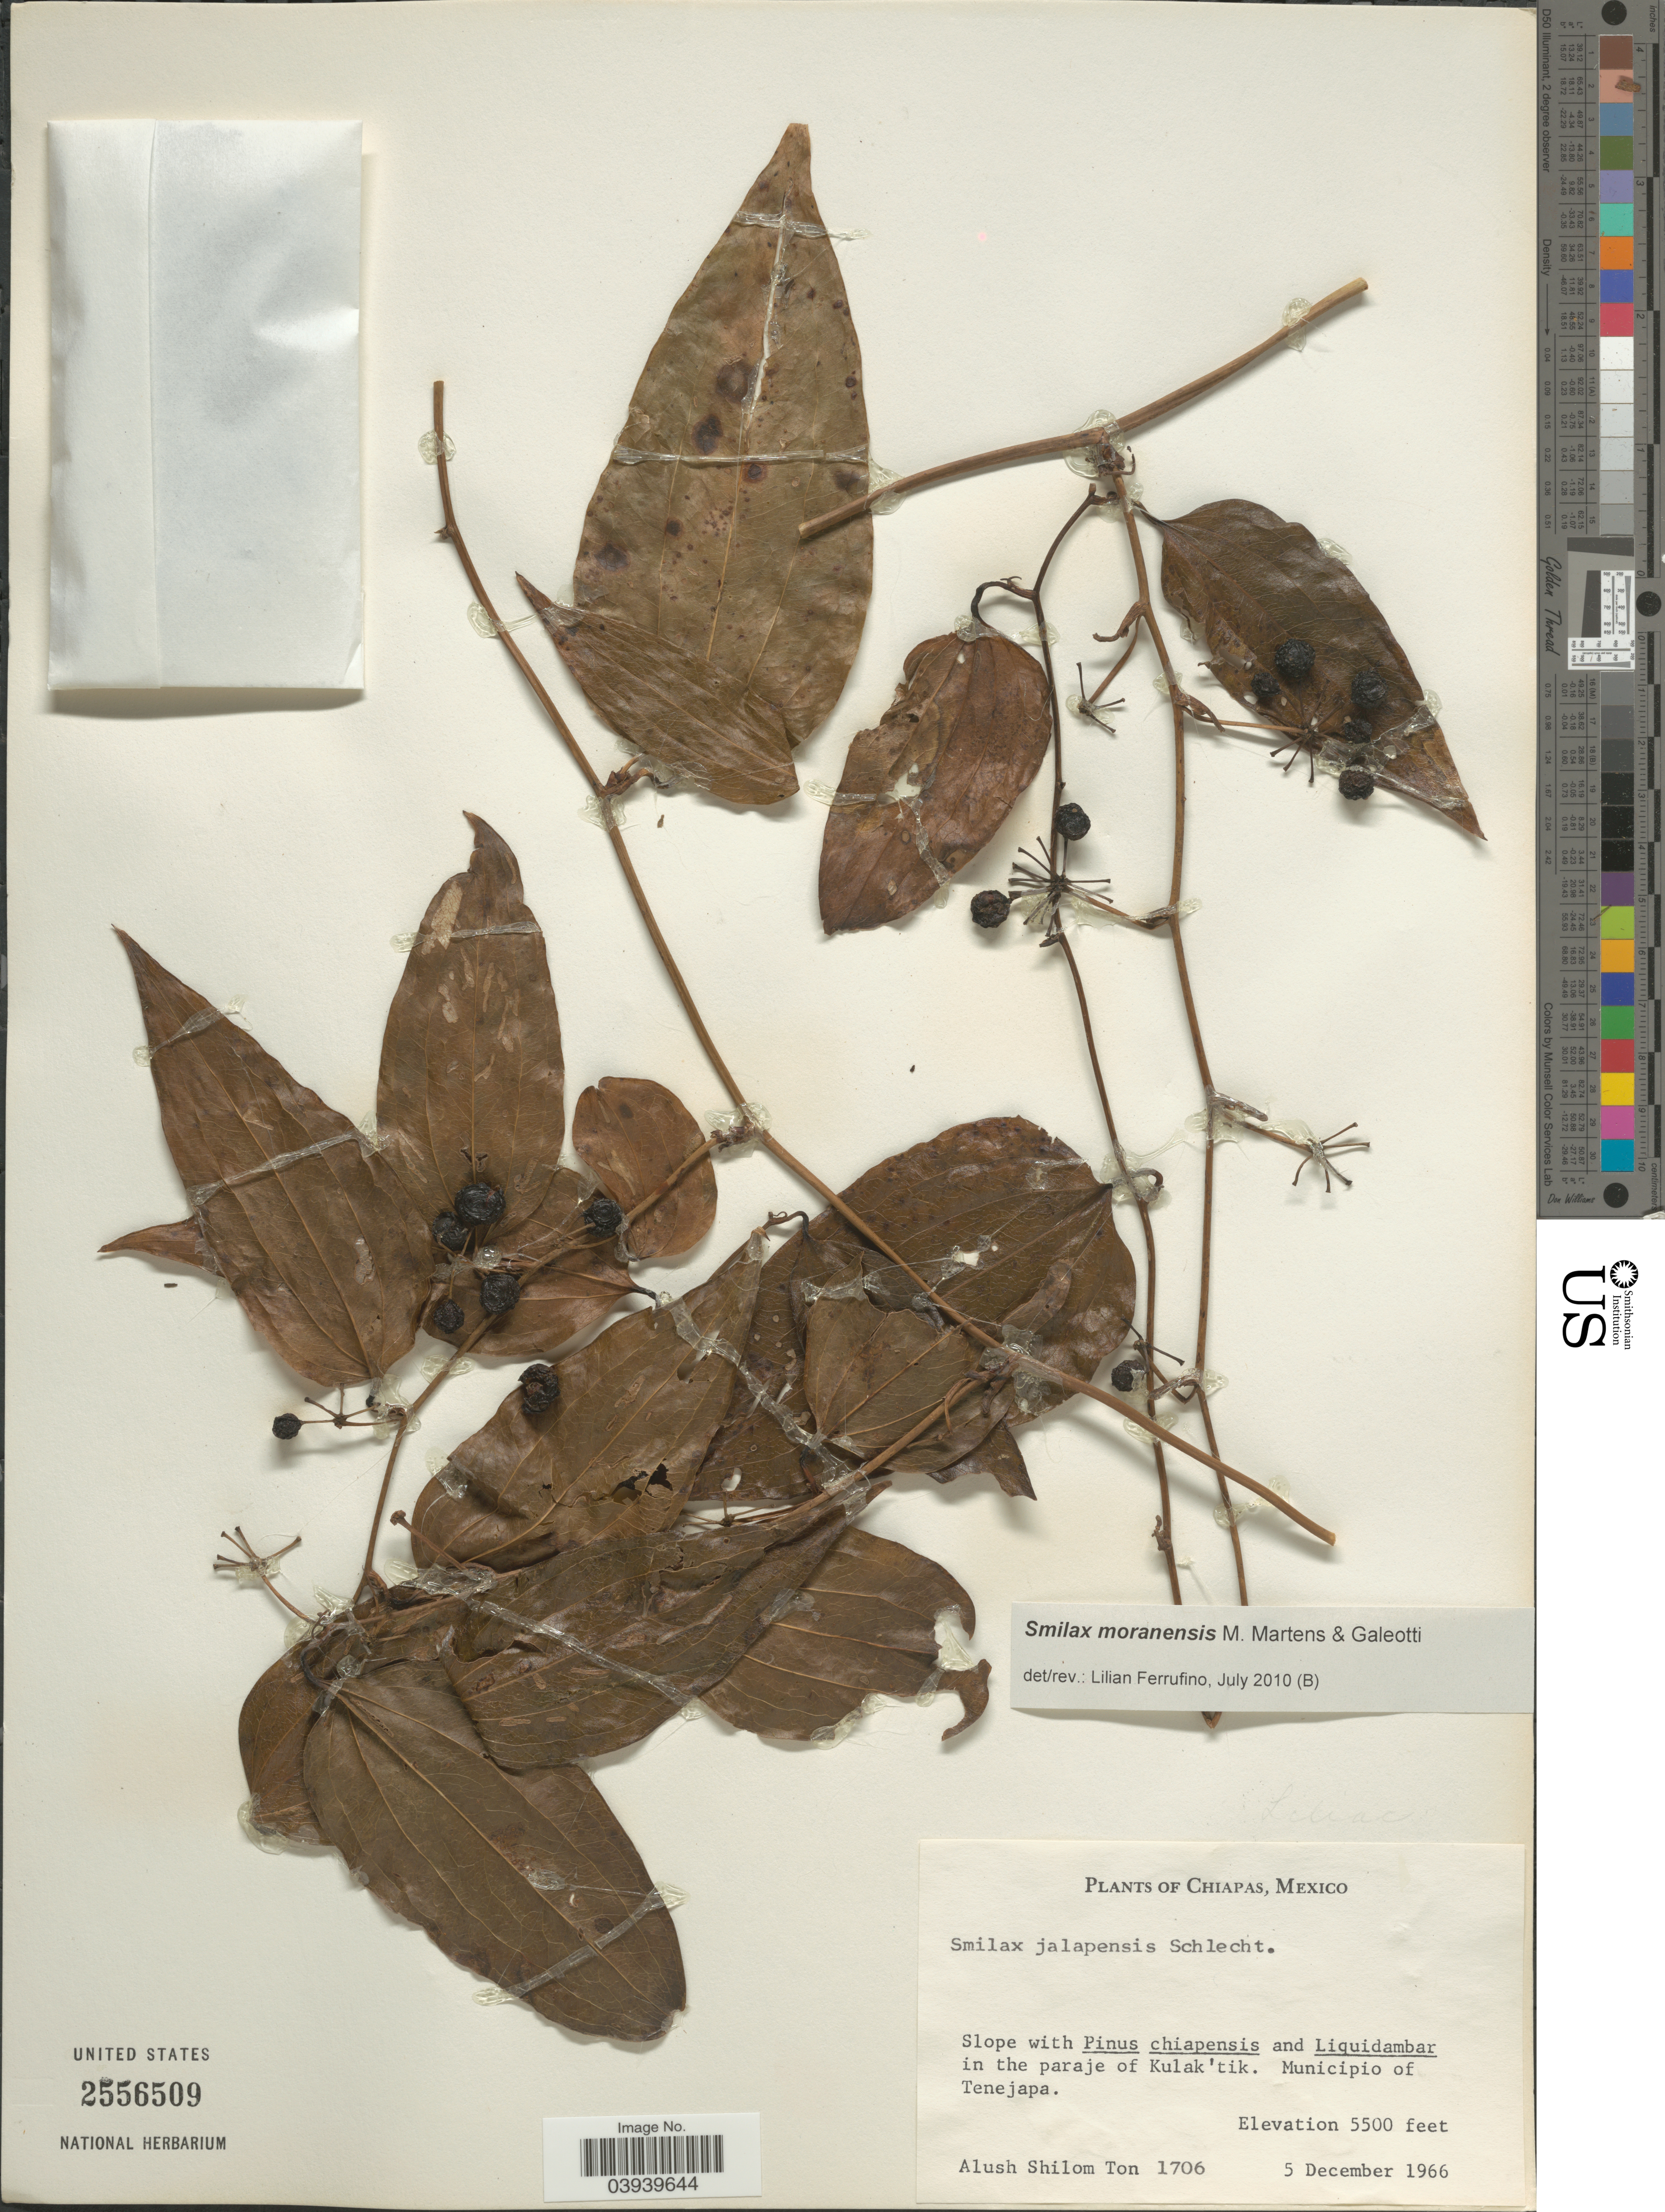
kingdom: Plantae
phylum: Tracheophyta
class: Liliopsida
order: Liliales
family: Smilacaceae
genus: Smilax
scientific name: Smilax moranensis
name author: M. Martens & Galeotti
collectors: A. S. Ton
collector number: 1706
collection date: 1966-12-05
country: Mexico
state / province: Chiapas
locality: In the paraje of Kulak'tik. Municipio of Tenejapa.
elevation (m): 1676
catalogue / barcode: US 2556509